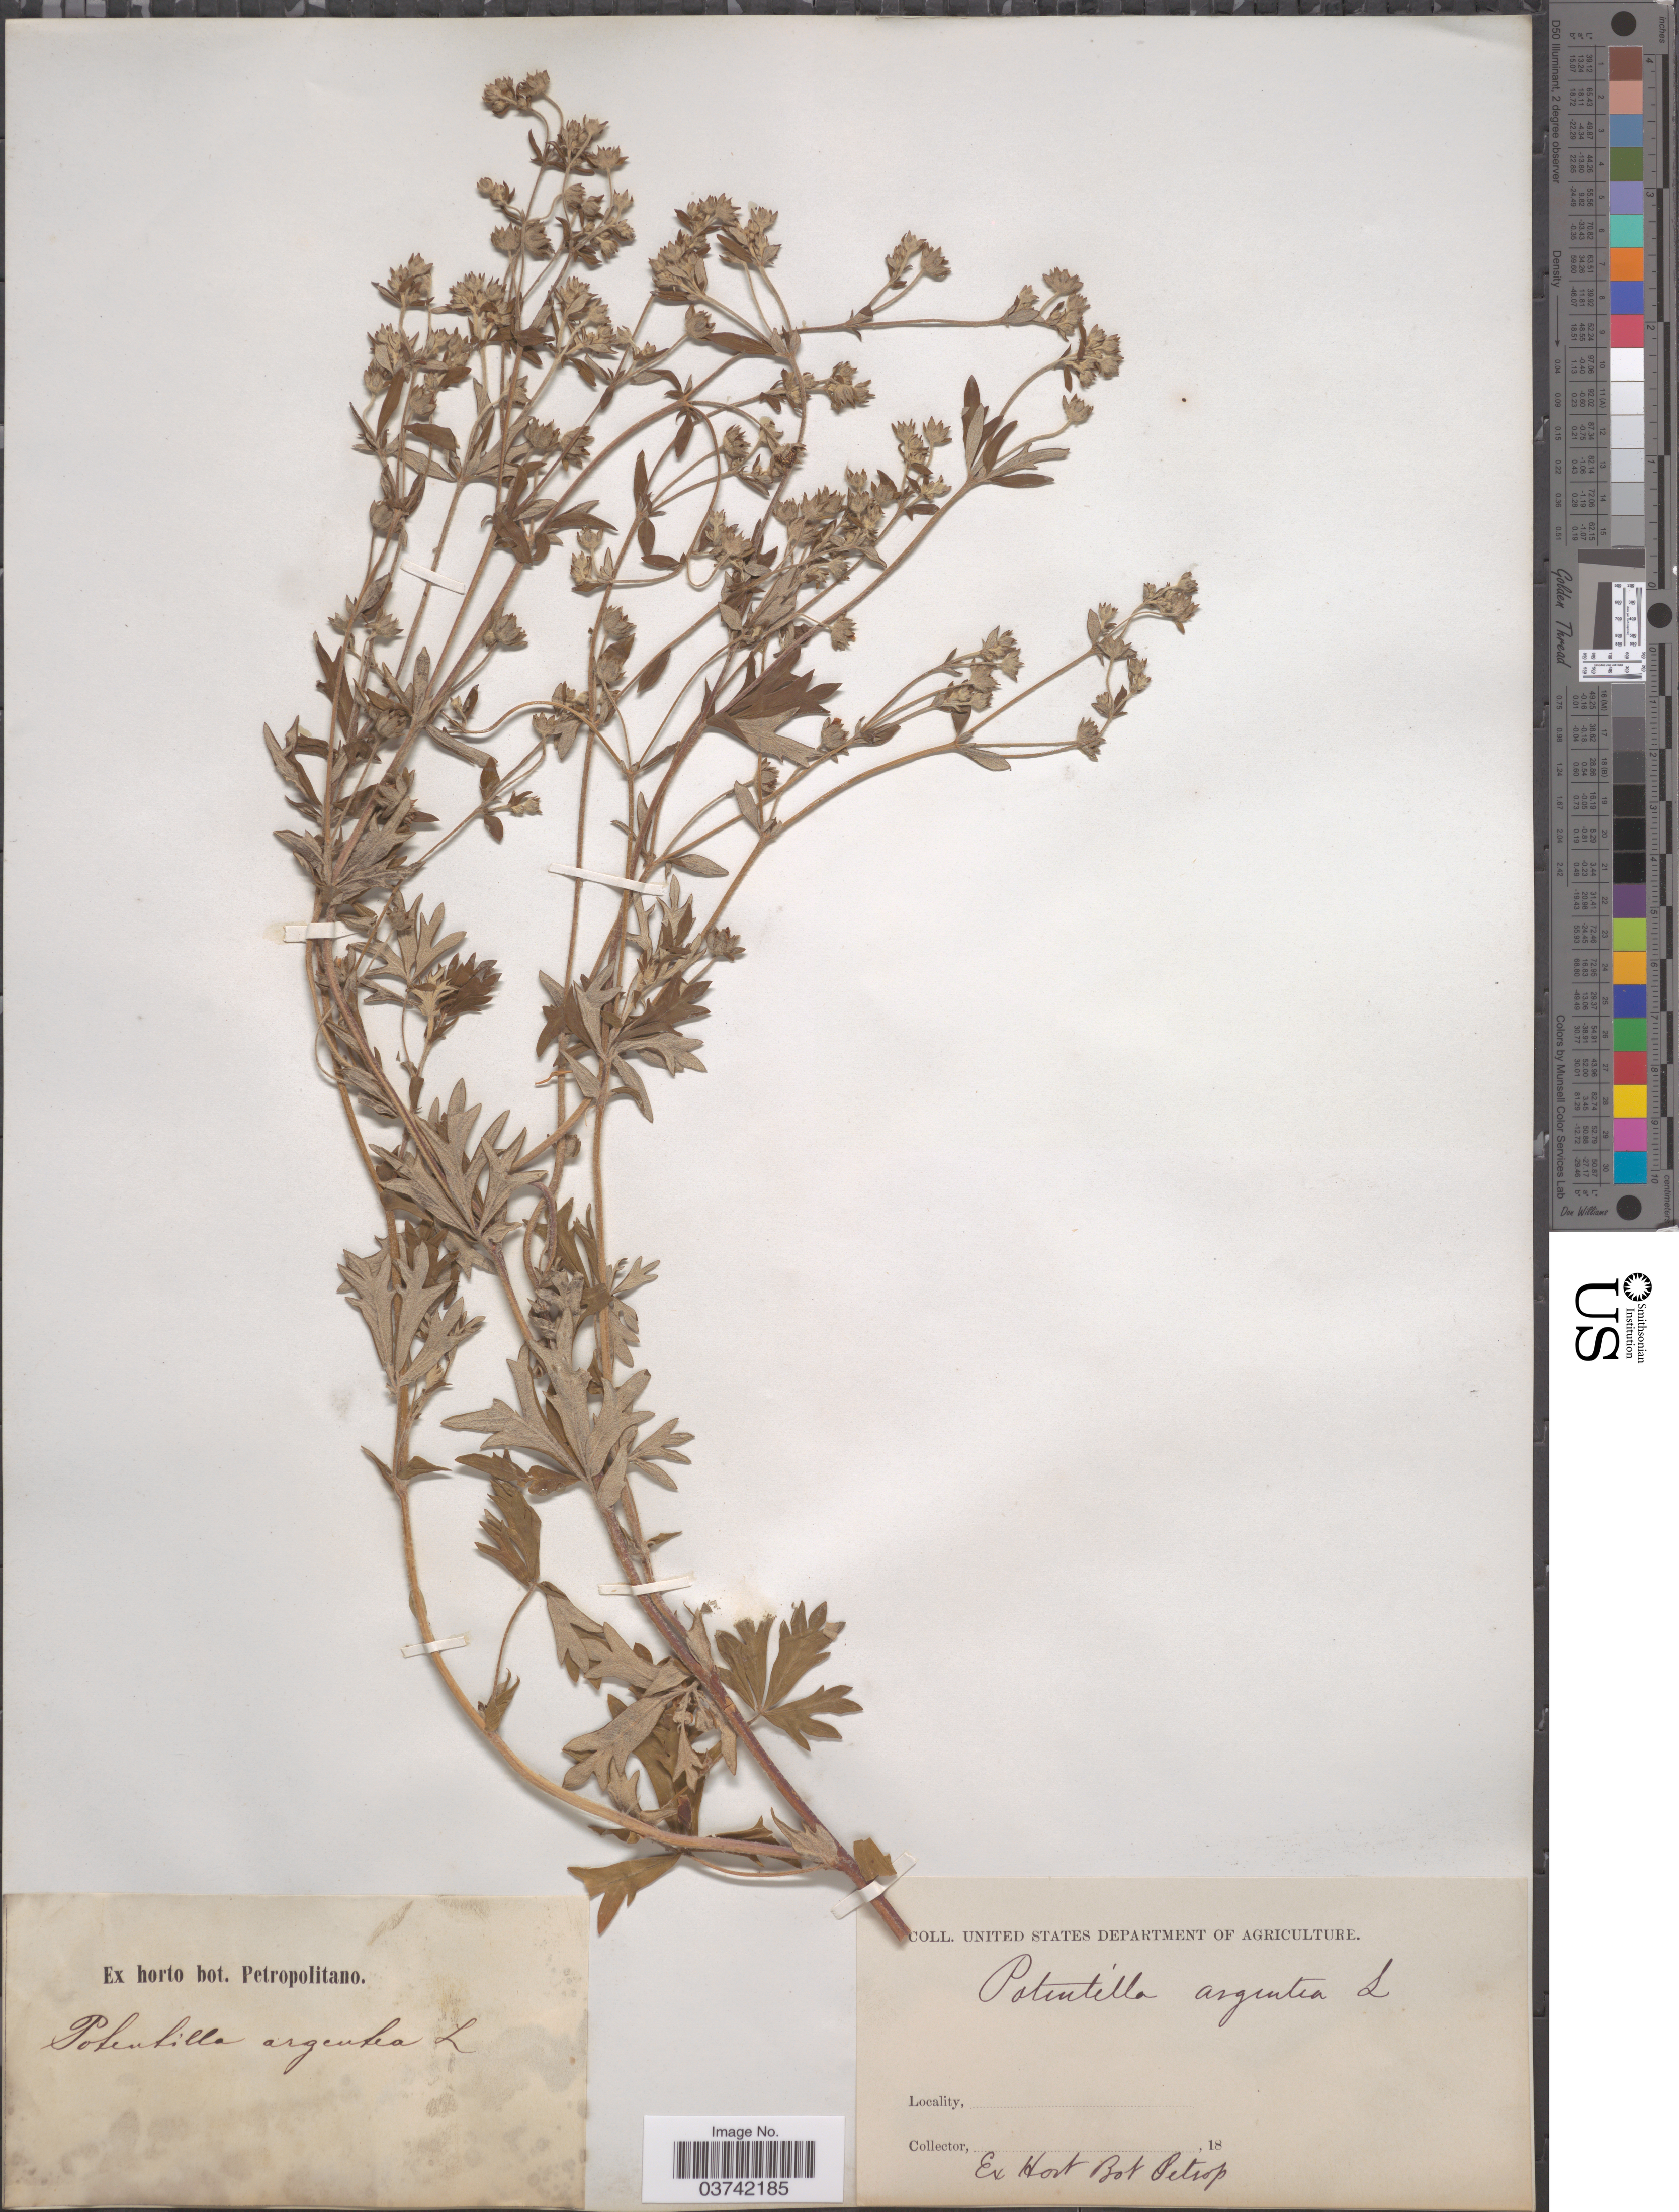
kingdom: Plantae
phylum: Tracheophyta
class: Magnoliopsida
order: Rosales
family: Rosaceae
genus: Potentilla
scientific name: Potentilla argentea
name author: L.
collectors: ex Horto Bot. Petropolitano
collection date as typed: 18